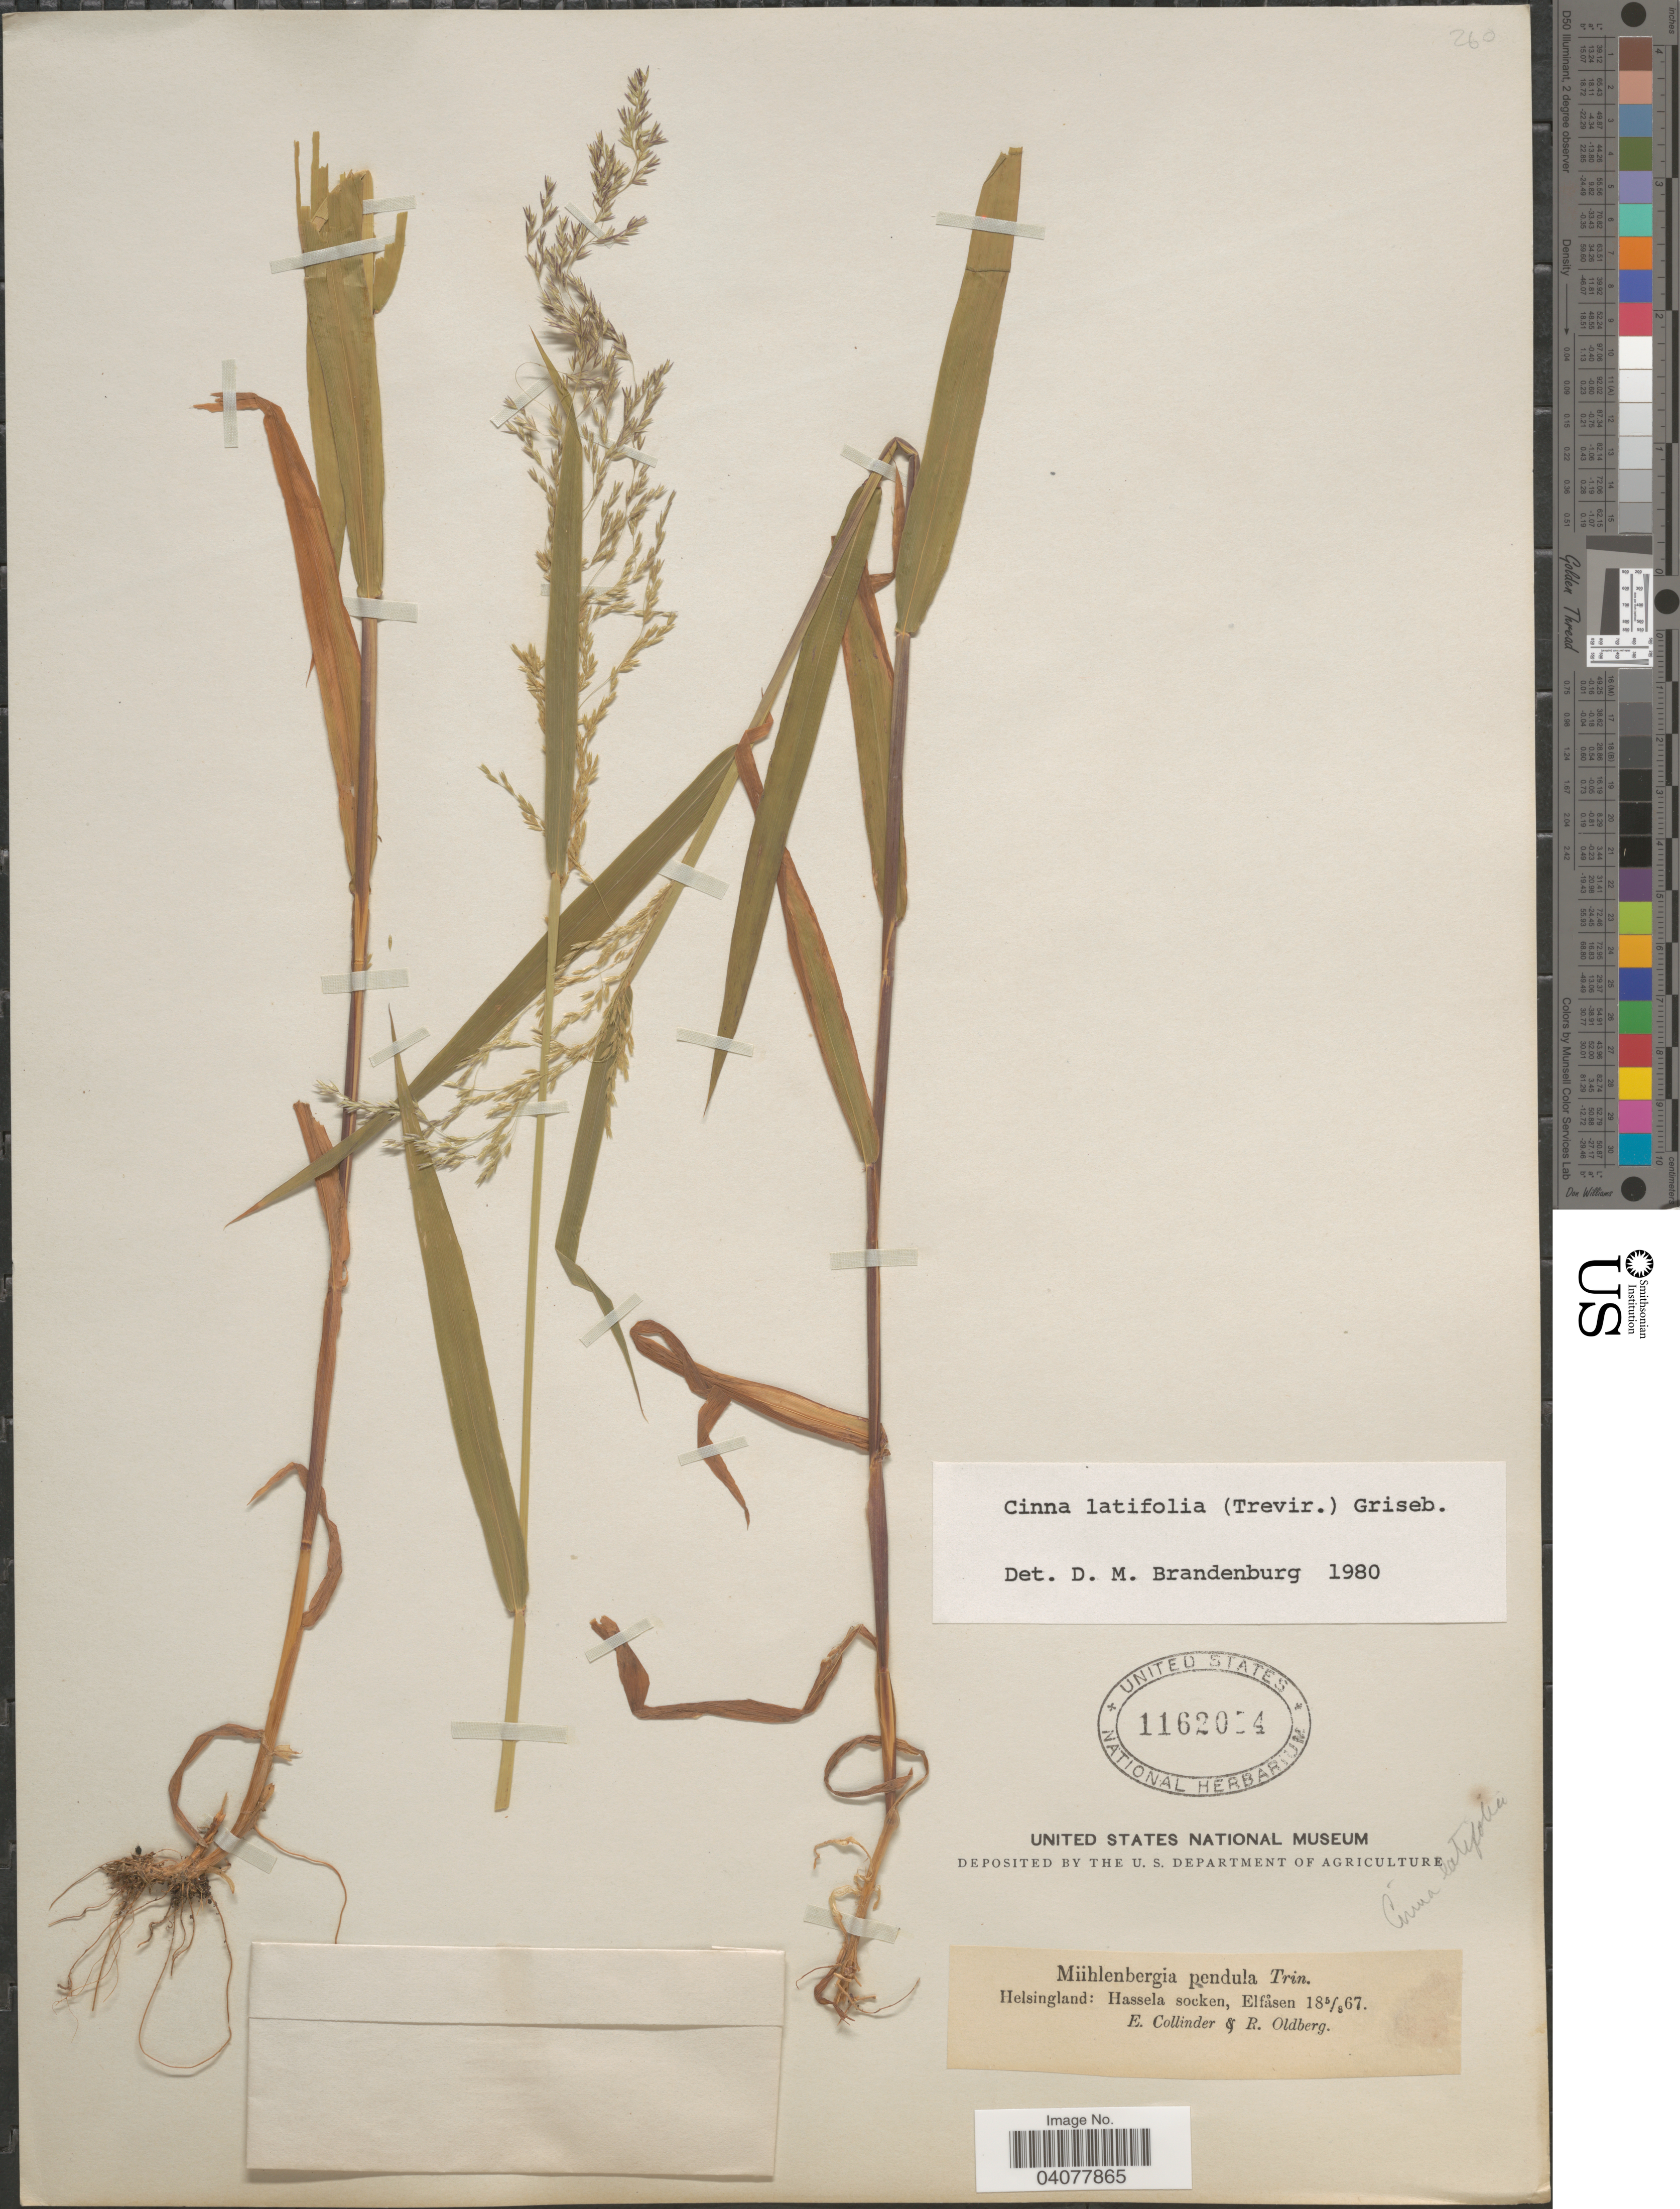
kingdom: Plantae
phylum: Tracheophyta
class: Liliopsida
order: Poales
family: Poaceae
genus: Cinna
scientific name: Cinna latifolia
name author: (Trevir. ex Goeppert) Griseb.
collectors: E. Collinder & R. Oldberg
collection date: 1867-08-05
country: Sweden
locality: Helsingland: Hassela socken, Elfåsen.